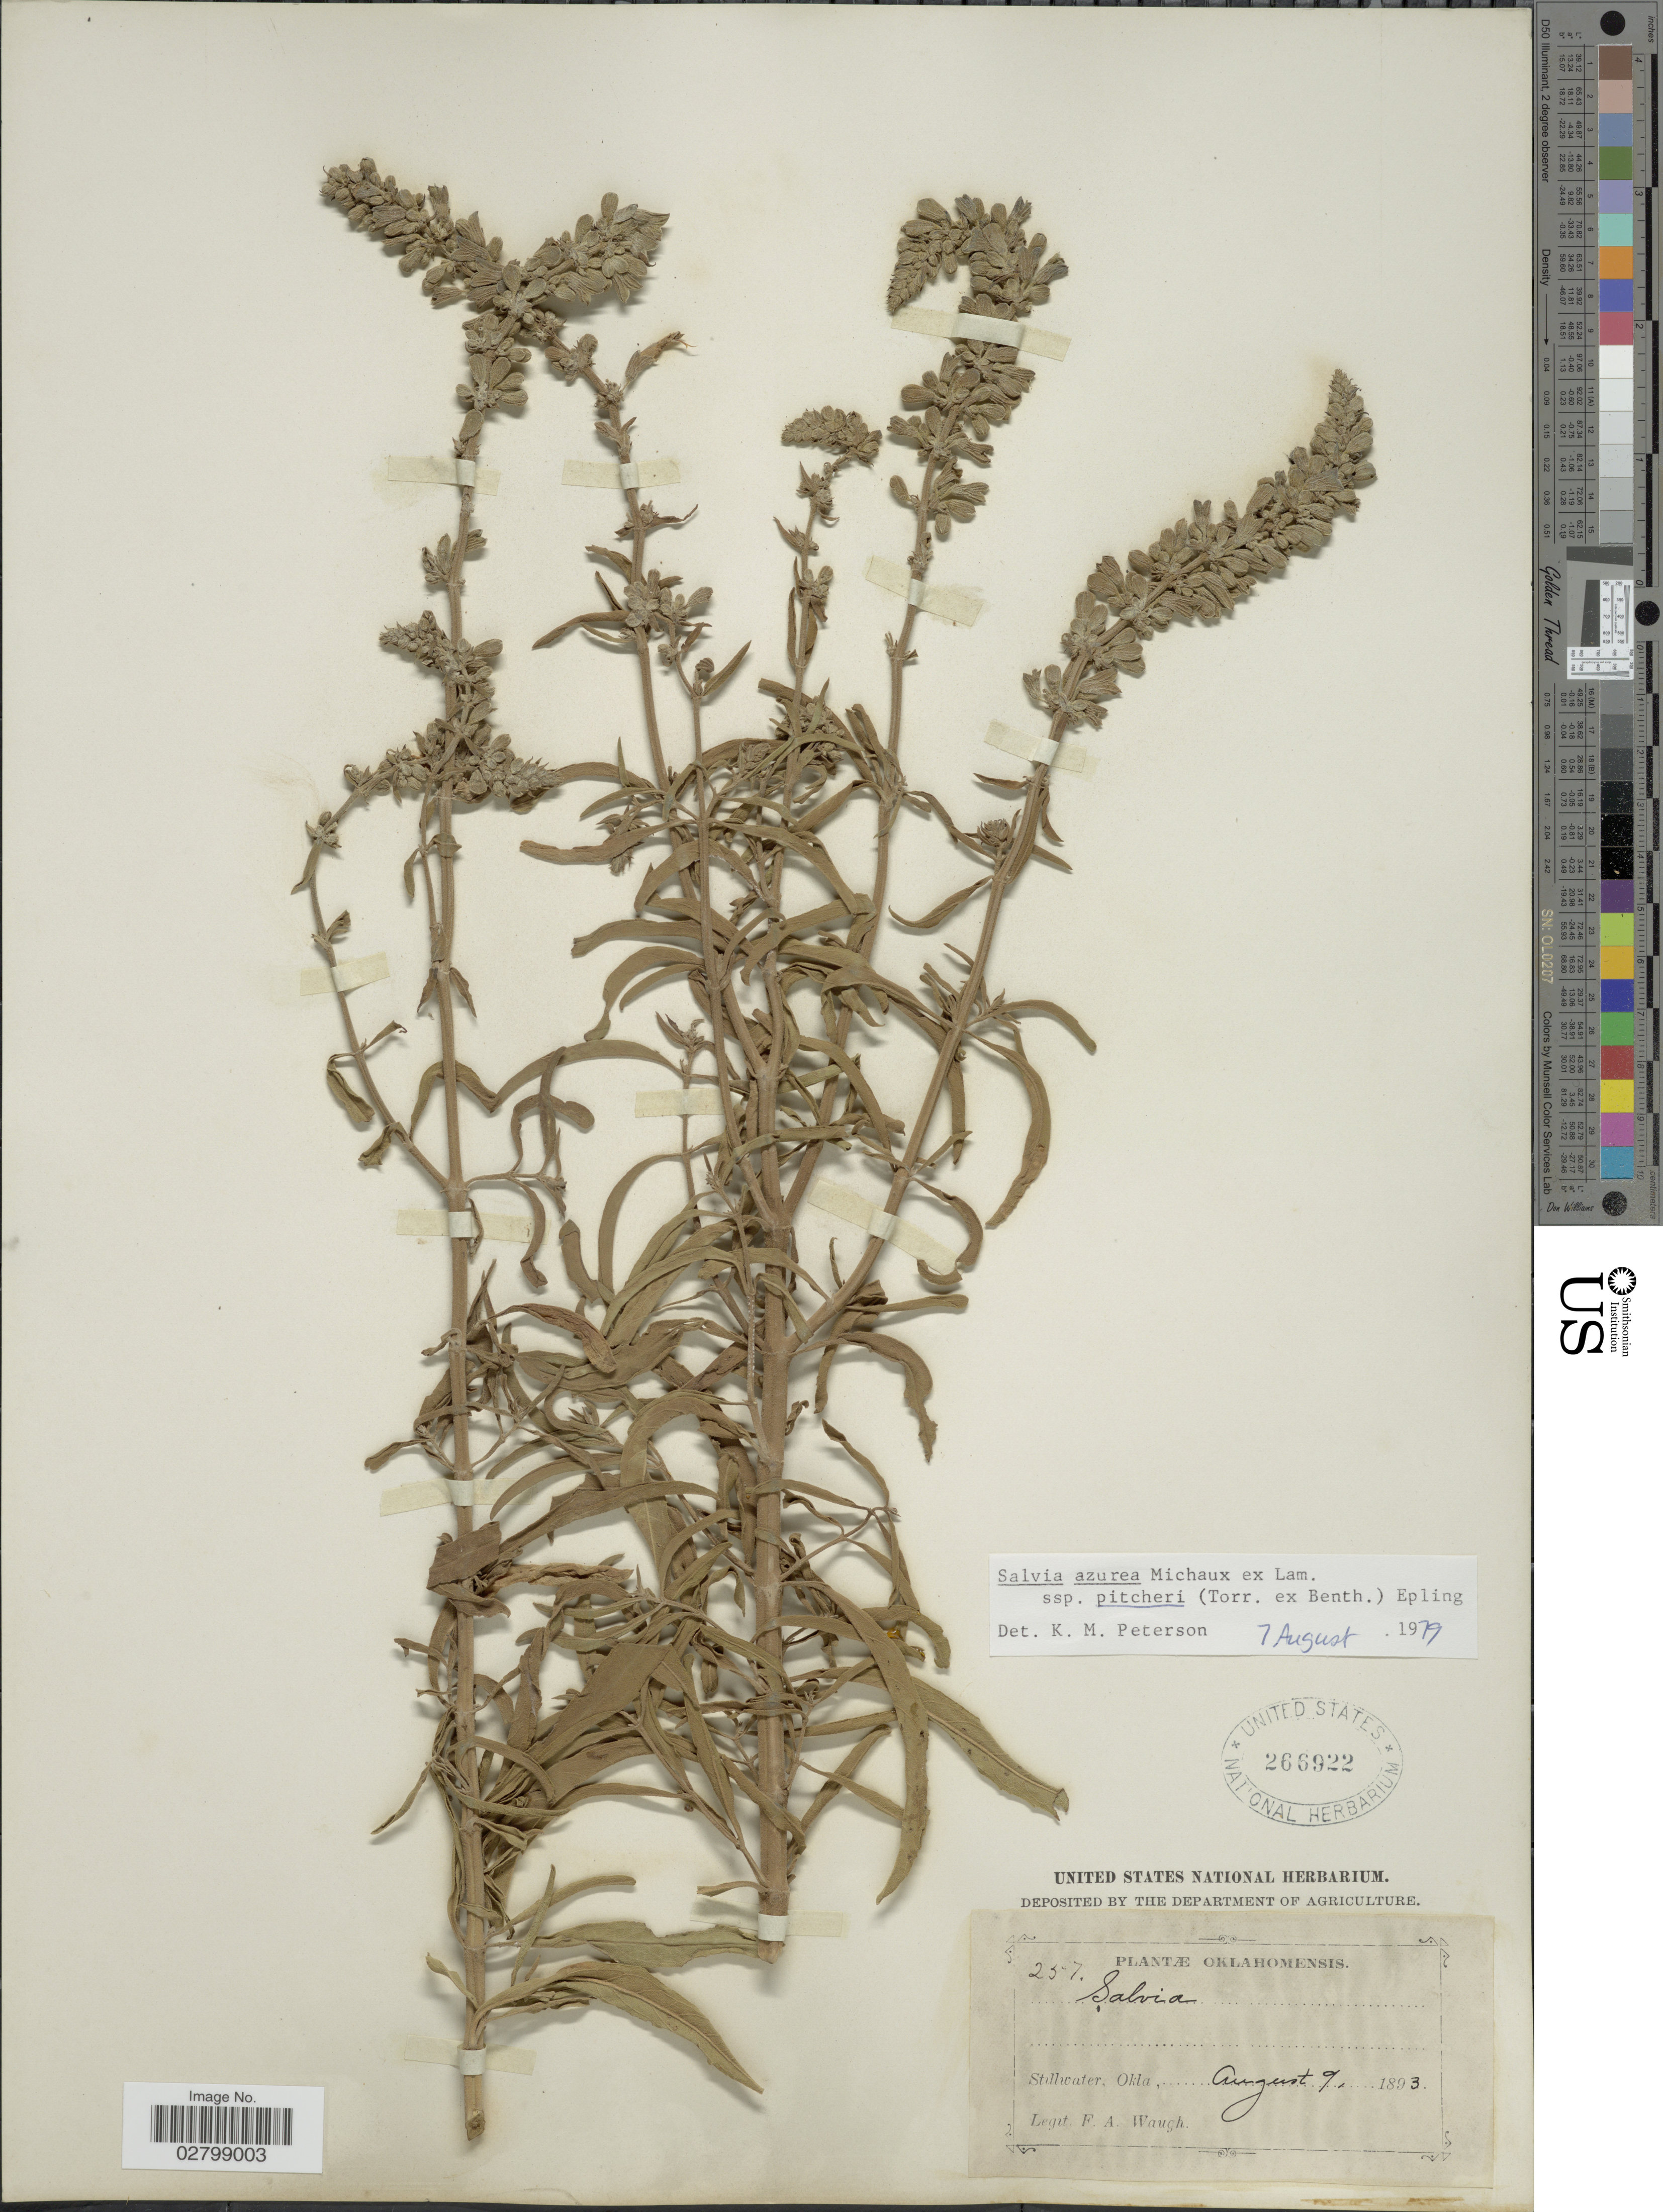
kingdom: Plantae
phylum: Tracheophyta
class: Magnoliopsida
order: Lamiales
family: Lamiaceae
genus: Salvia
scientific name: Salvia azurea subsp. pitcheri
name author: Michx. ex Lam.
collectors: F. Waugh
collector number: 257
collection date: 1893-08-09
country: United States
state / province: Oklahoma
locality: Stillwater.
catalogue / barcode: US 266922